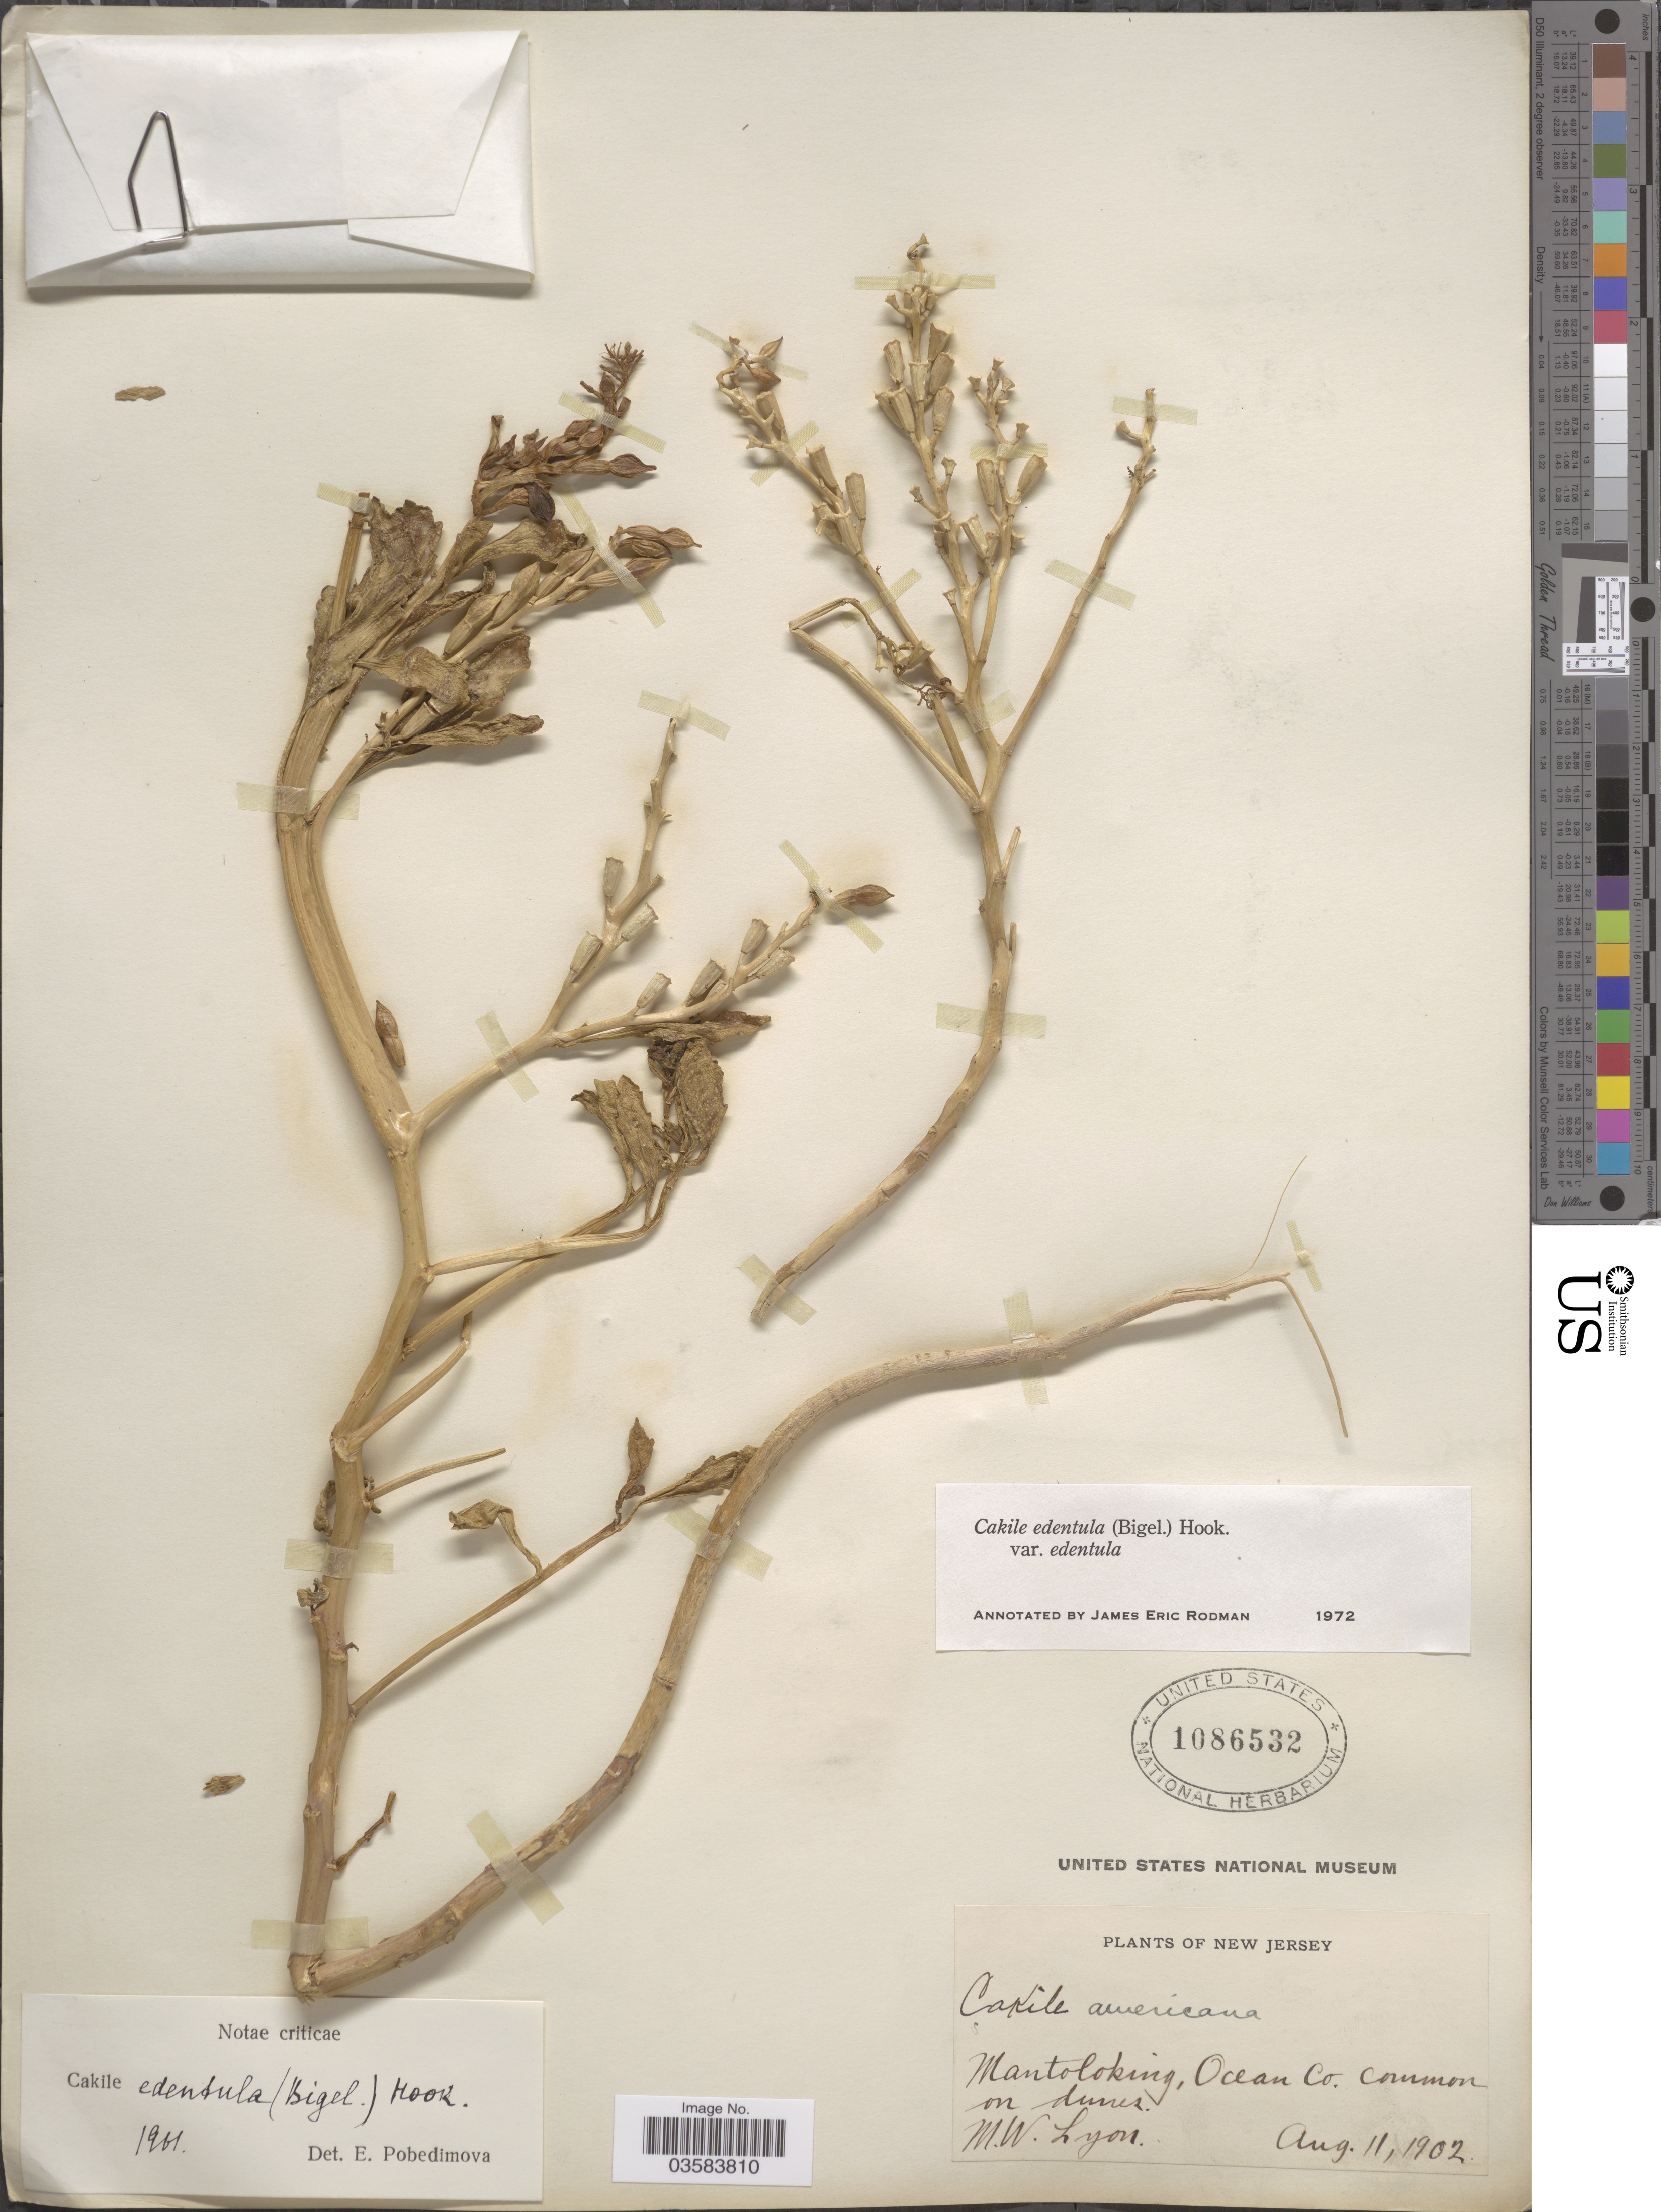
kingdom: Plantae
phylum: Tracheophyta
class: Magnoliopsida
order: Brassicales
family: Brassicaceae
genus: Cakile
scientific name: Cakile edentula var. edentula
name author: (Bigelow) Hook.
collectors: M. W. Lyon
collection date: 1902-08-11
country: United States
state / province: New Jersey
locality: Mantoloking, Ocean Co., Common on dunes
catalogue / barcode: US 1086532